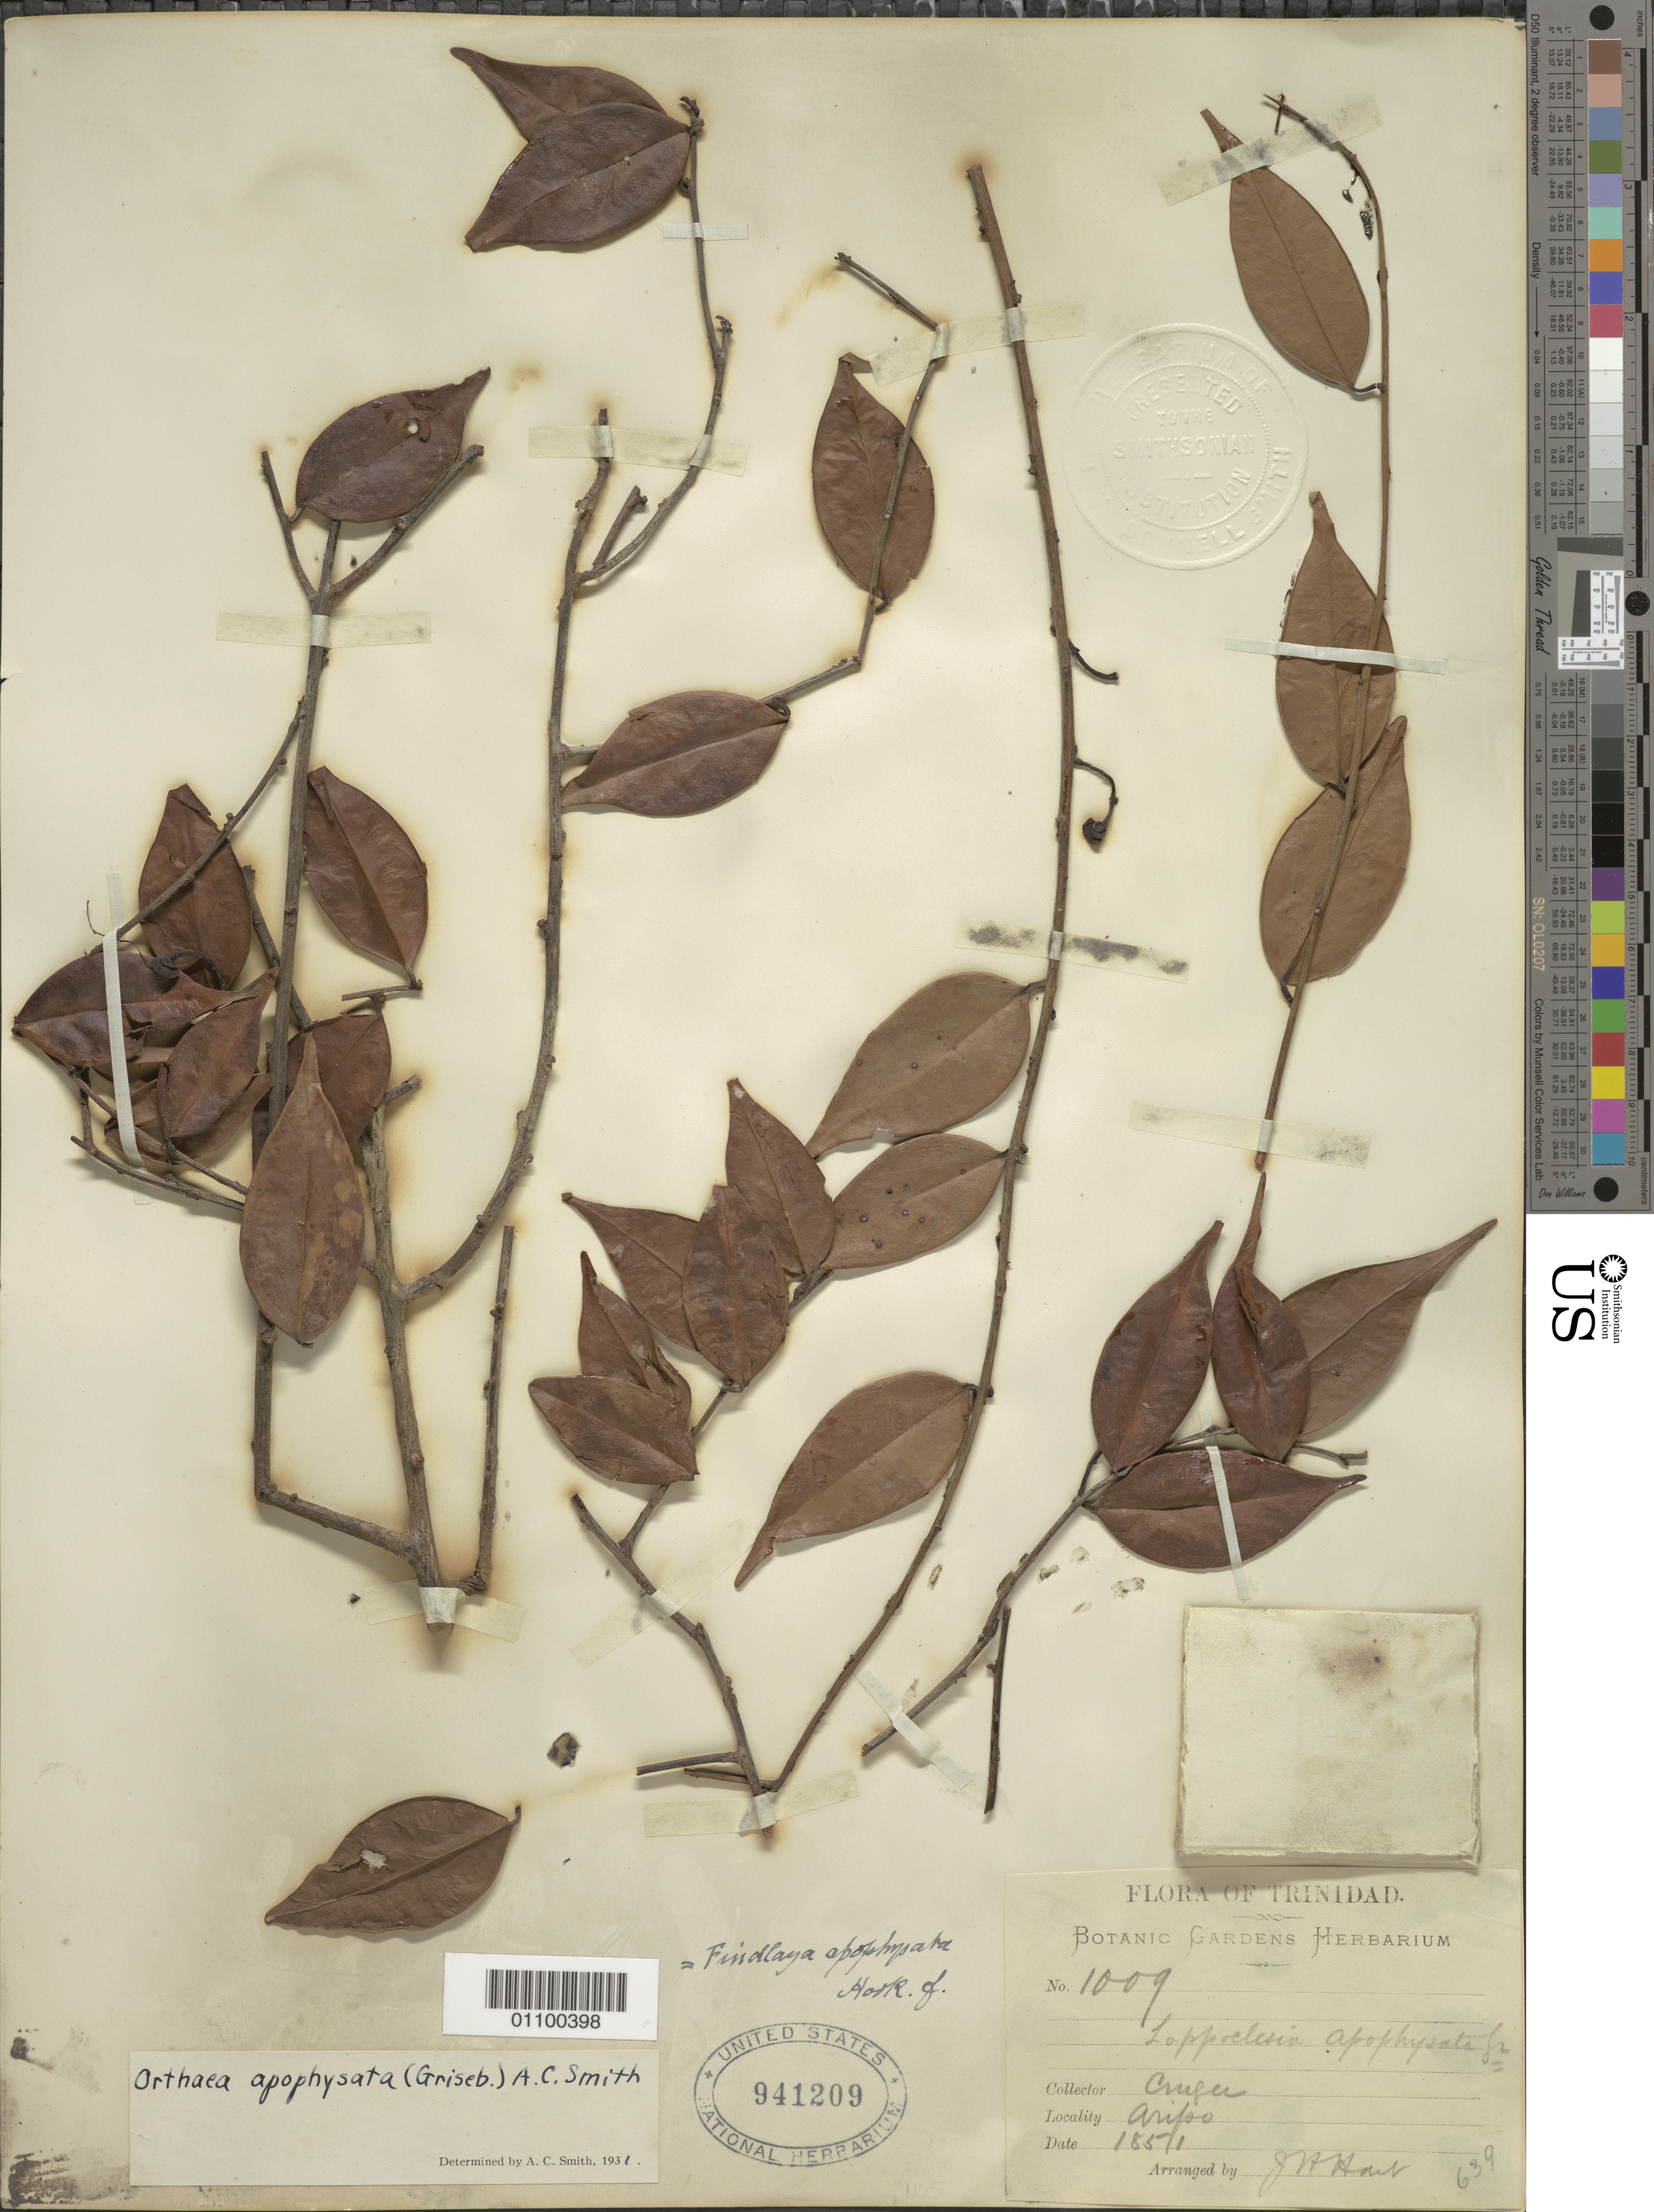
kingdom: Plantae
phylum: Tracheophyta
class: Magnoliopsida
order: Ericales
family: Ericaceae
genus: Orthaea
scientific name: Orthaea apophysata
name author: (Griseb.) A.C. Sm.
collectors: -. Cruger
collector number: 1009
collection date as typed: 01 Jan 1851 to 31 Dec 1851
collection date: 1851-01-01/1851-12-31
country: Trinidad and Tobago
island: Trinidad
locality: Aripo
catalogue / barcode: US 941209